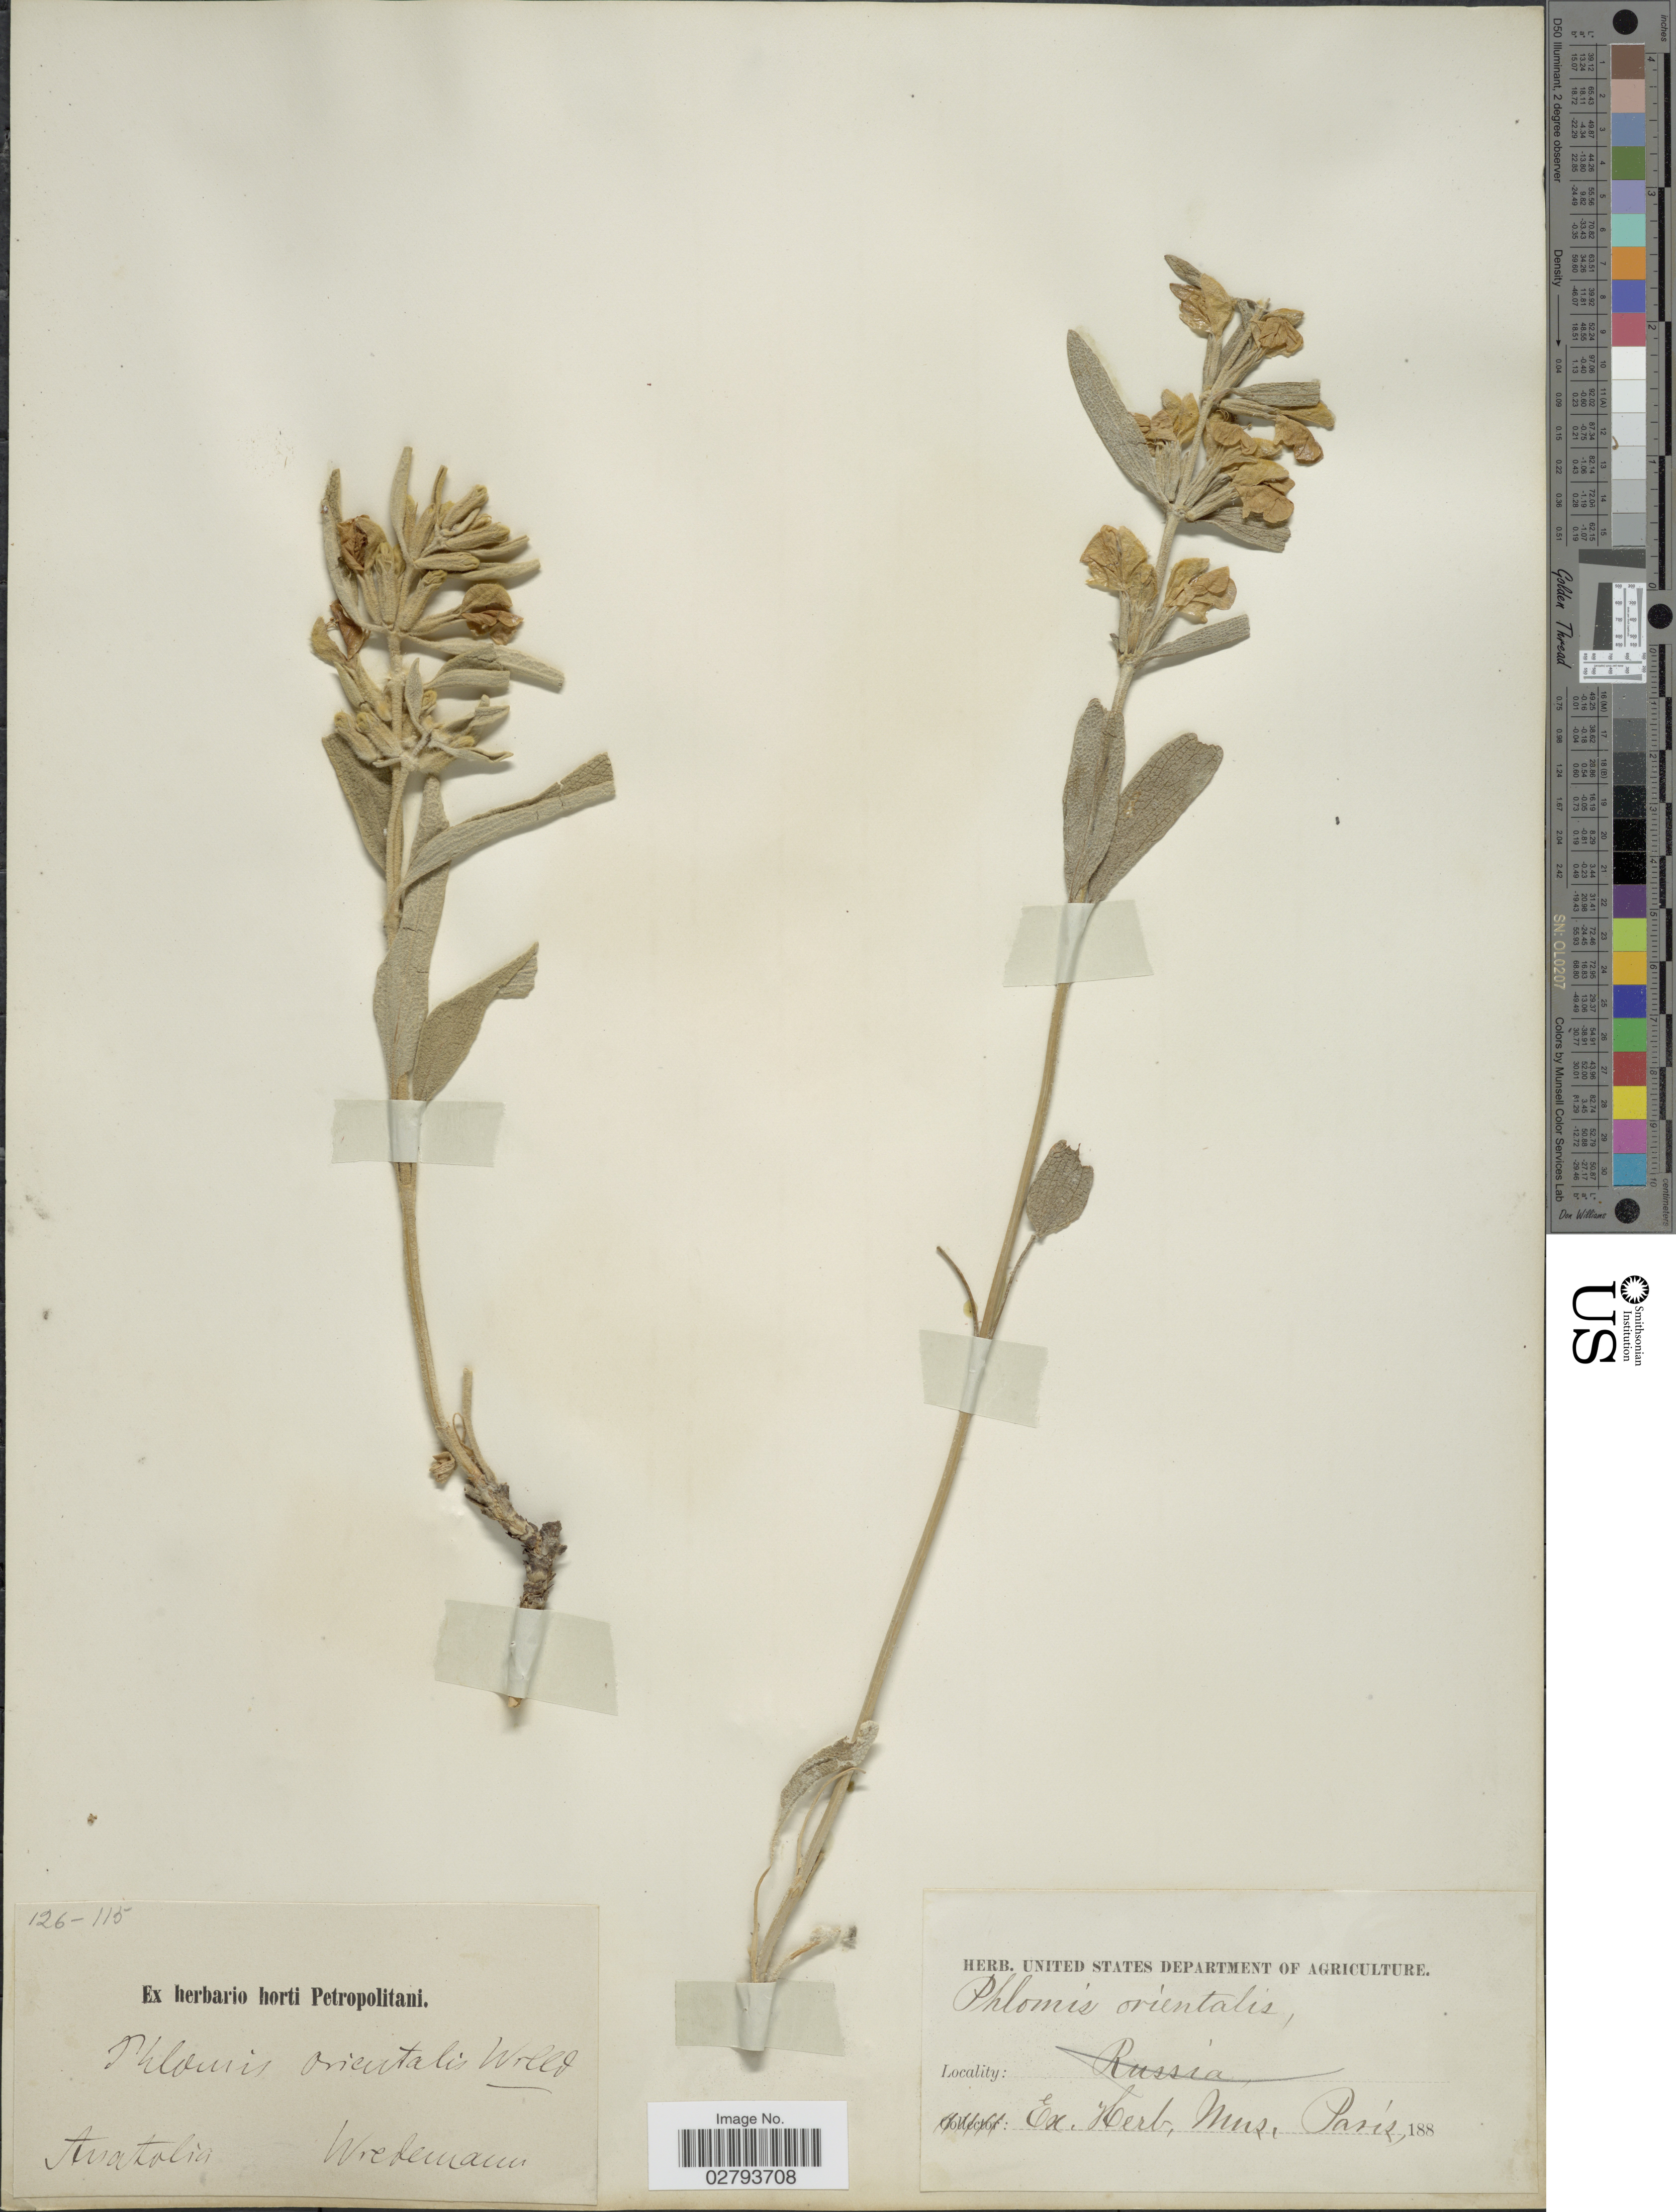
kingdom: Plantae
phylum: Tracheophyta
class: Magnoliopsida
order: Lamiales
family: Lamiaceae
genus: Phlomis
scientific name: Phlomis orientalis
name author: Mill.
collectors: -. Wredemann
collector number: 126-115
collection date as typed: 188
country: Turkey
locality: Anatolia.